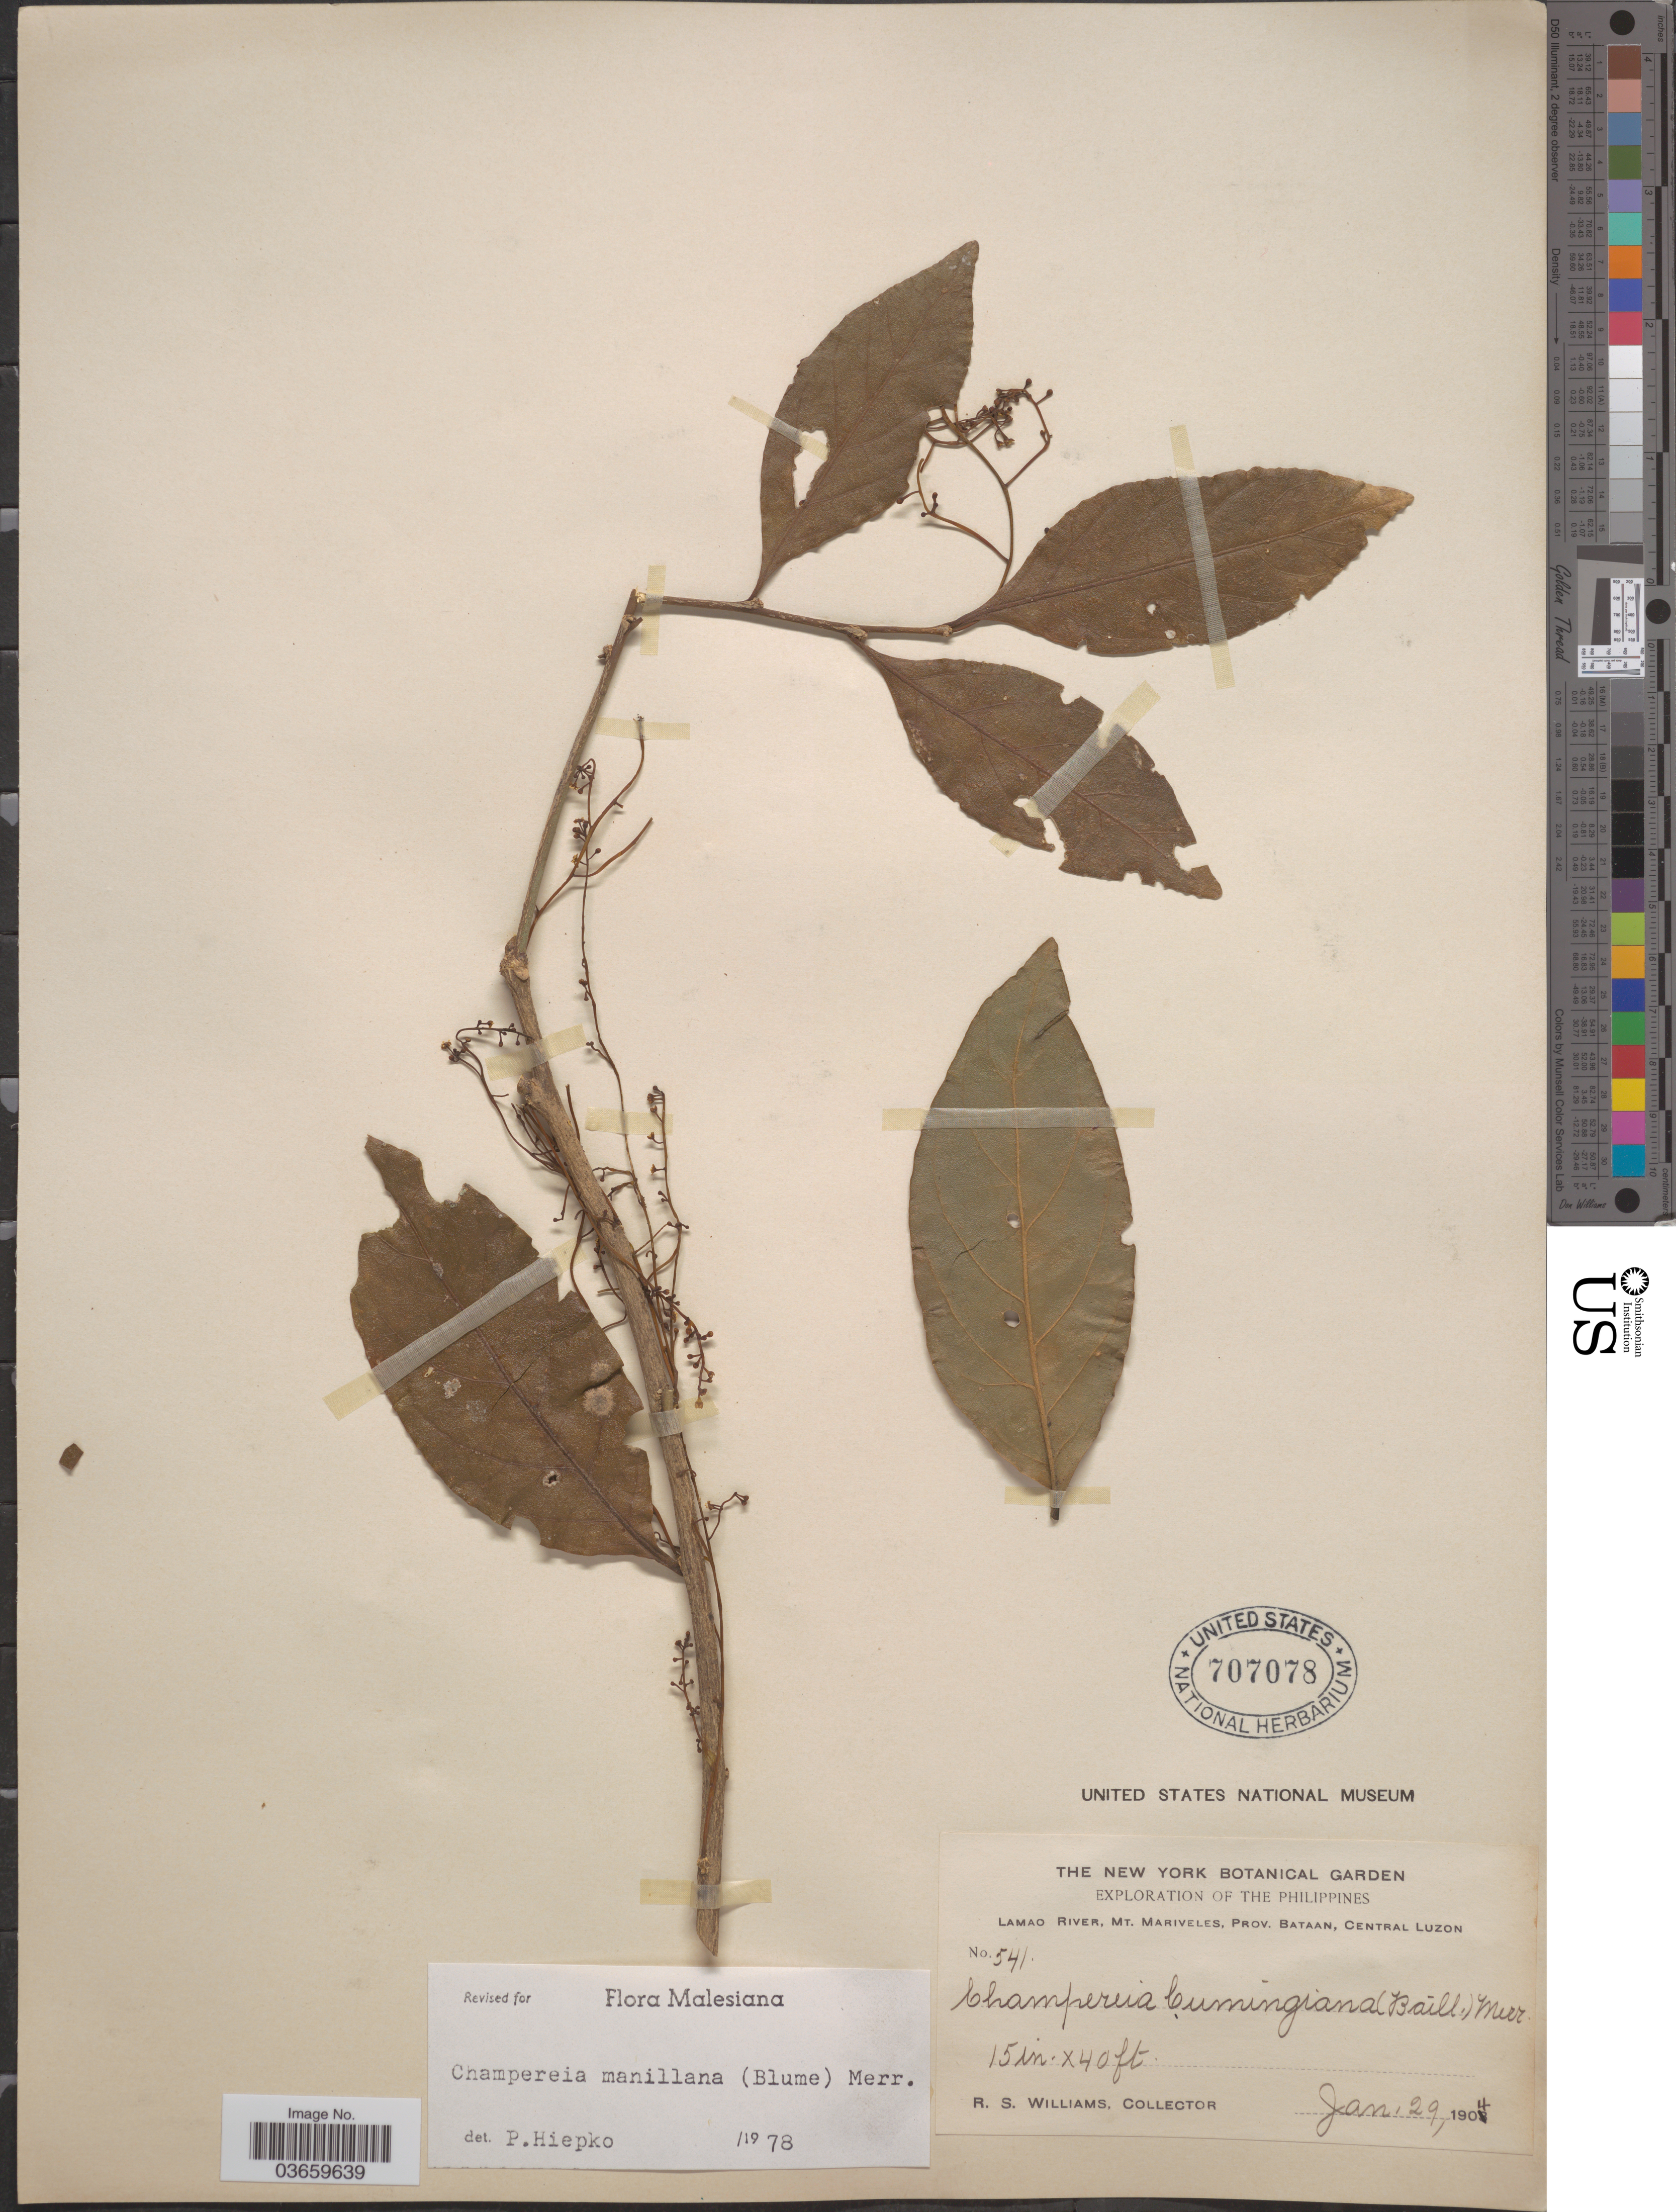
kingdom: Plantae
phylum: Tracheophyta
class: Magnoliopsida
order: Santalales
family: Opiliaceae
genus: Champereia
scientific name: Champereia manillana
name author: (Blume) Merr.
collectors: R. S. Williams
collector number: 541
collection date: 1904-01-29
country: Philippines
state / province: Central Luzon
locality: Lamao River, Mt. Mariveles, Prov. Bataan.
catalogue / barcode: US 707078